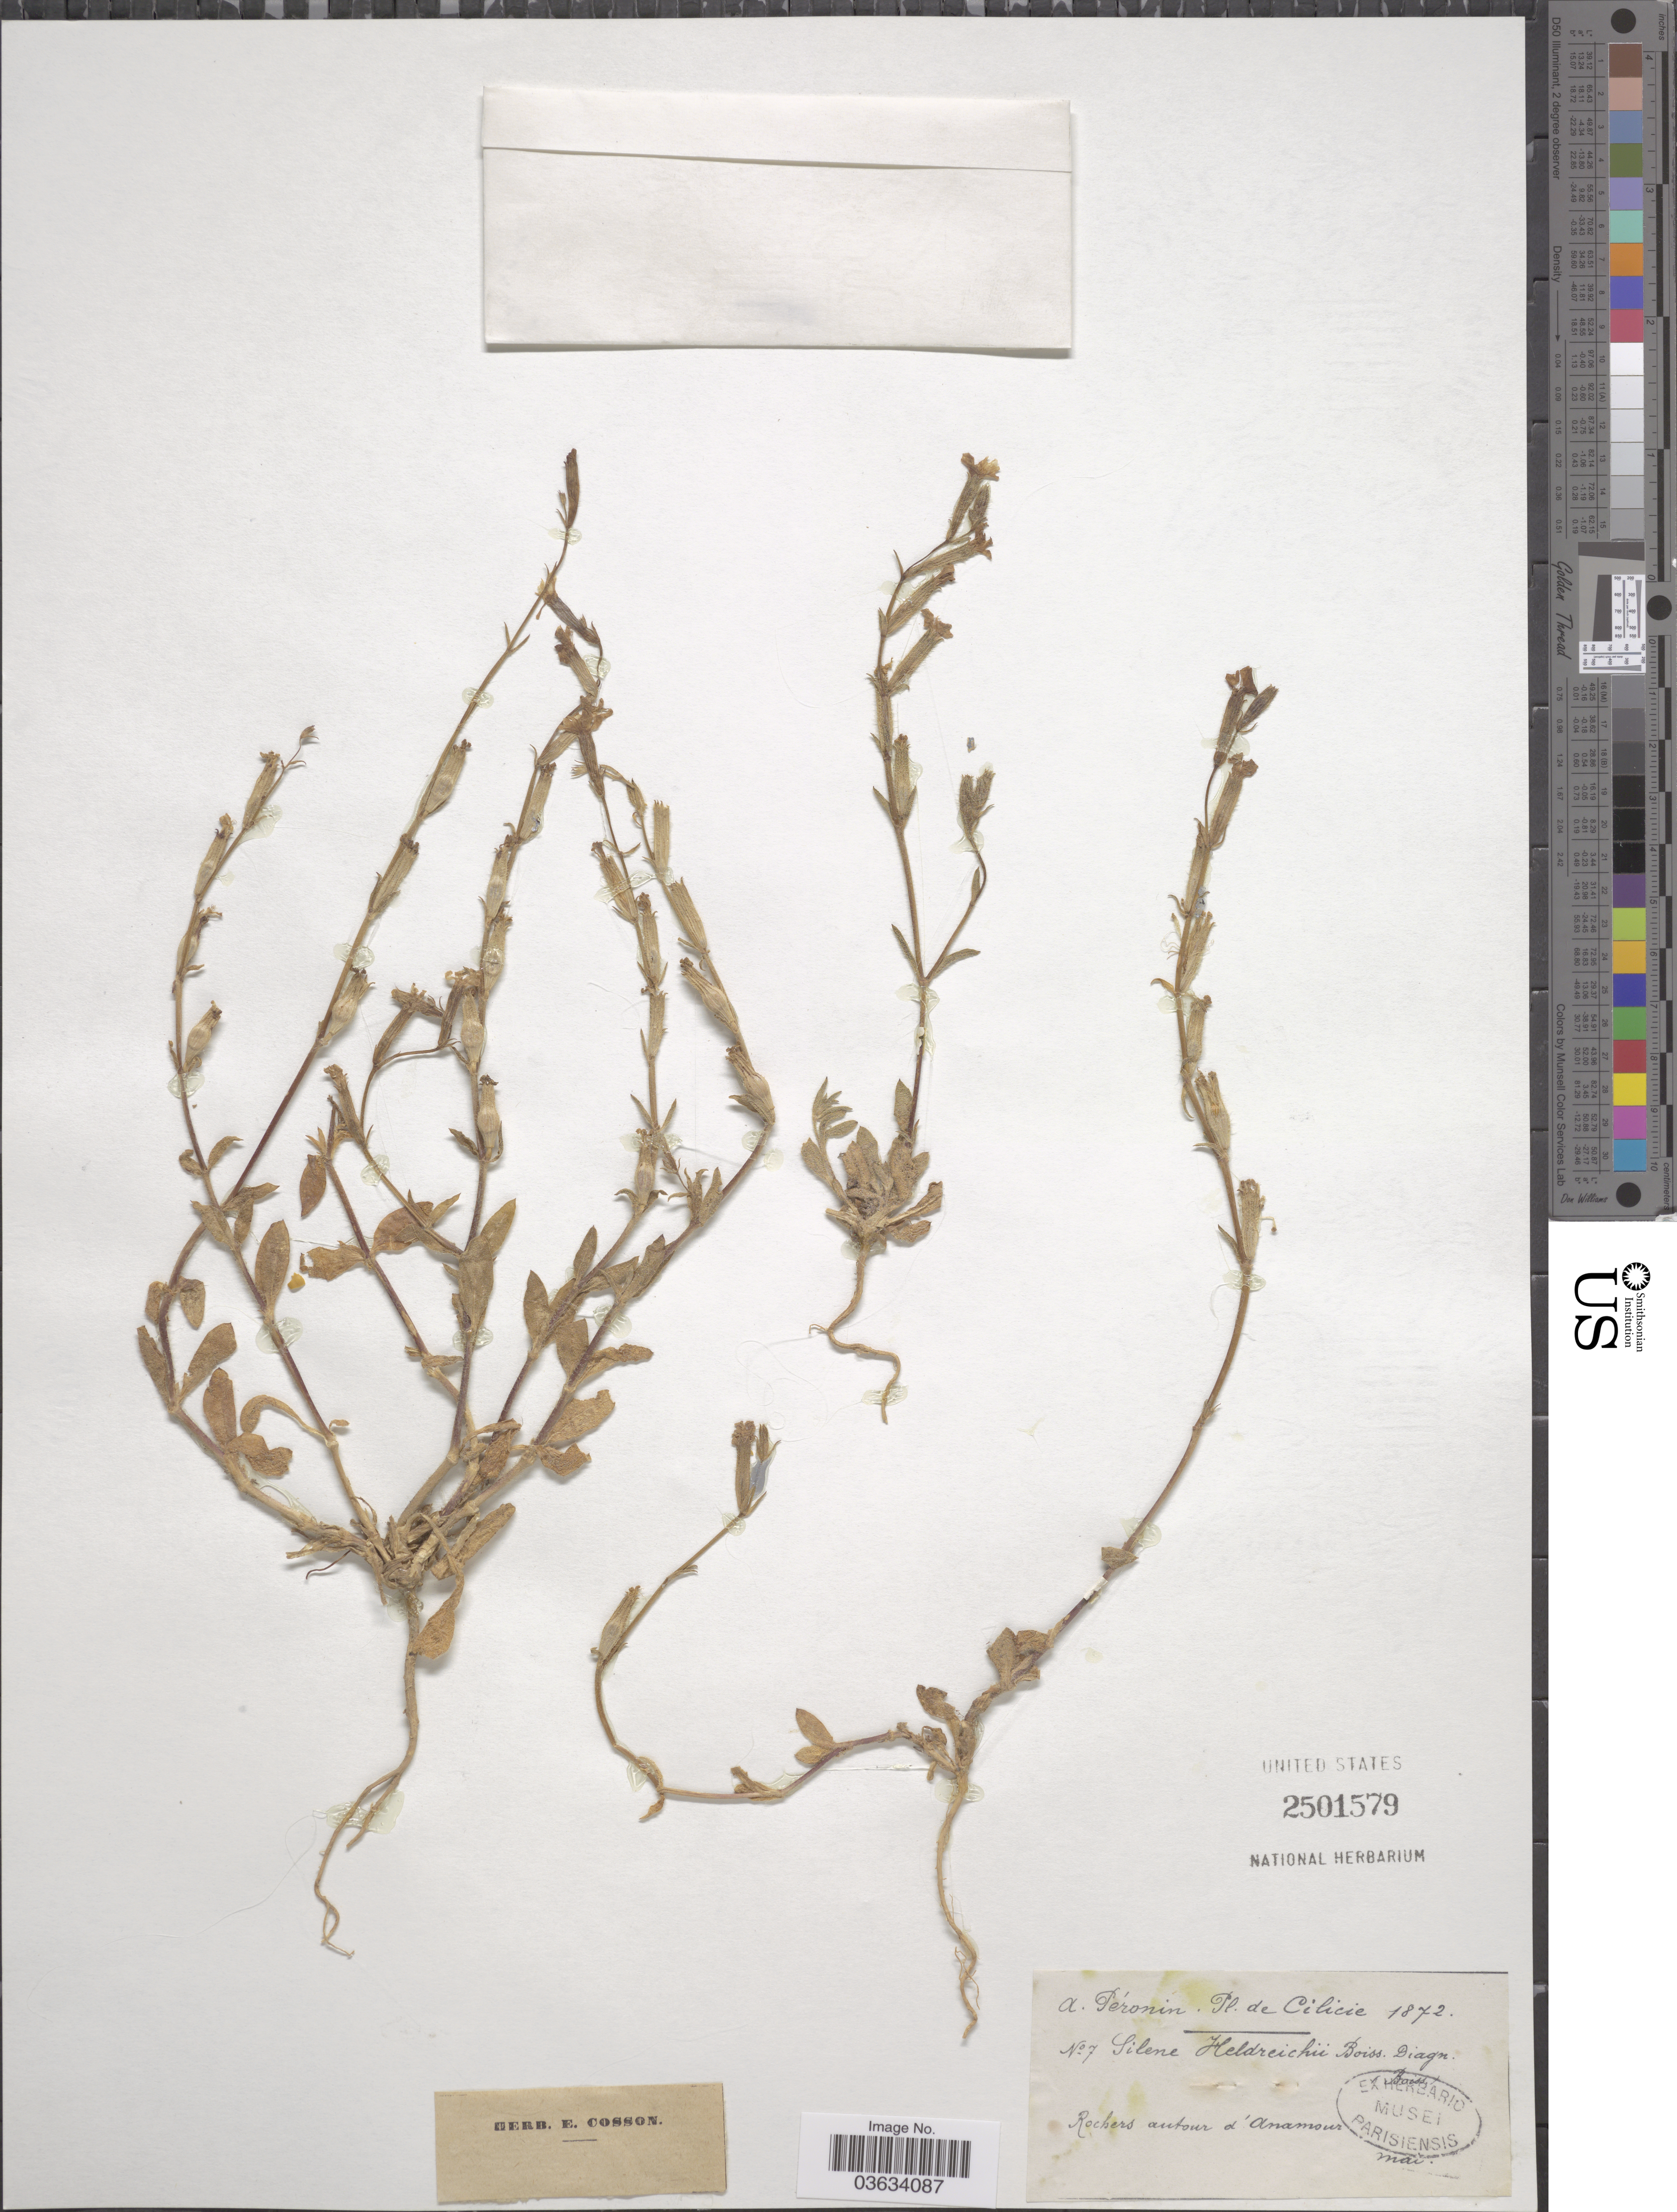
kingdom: Plantae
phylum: Tracheophyta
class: Magnoliopsida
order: Caryophyllales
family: Caryophyllaceae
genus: Silene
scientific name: Silene heldreichii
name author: Boiss.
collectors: A. Péronin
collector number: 7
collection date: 1872-05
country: Turkey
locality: Cilicie. Rochers autour d'Anamour.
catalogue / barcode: US 2501579